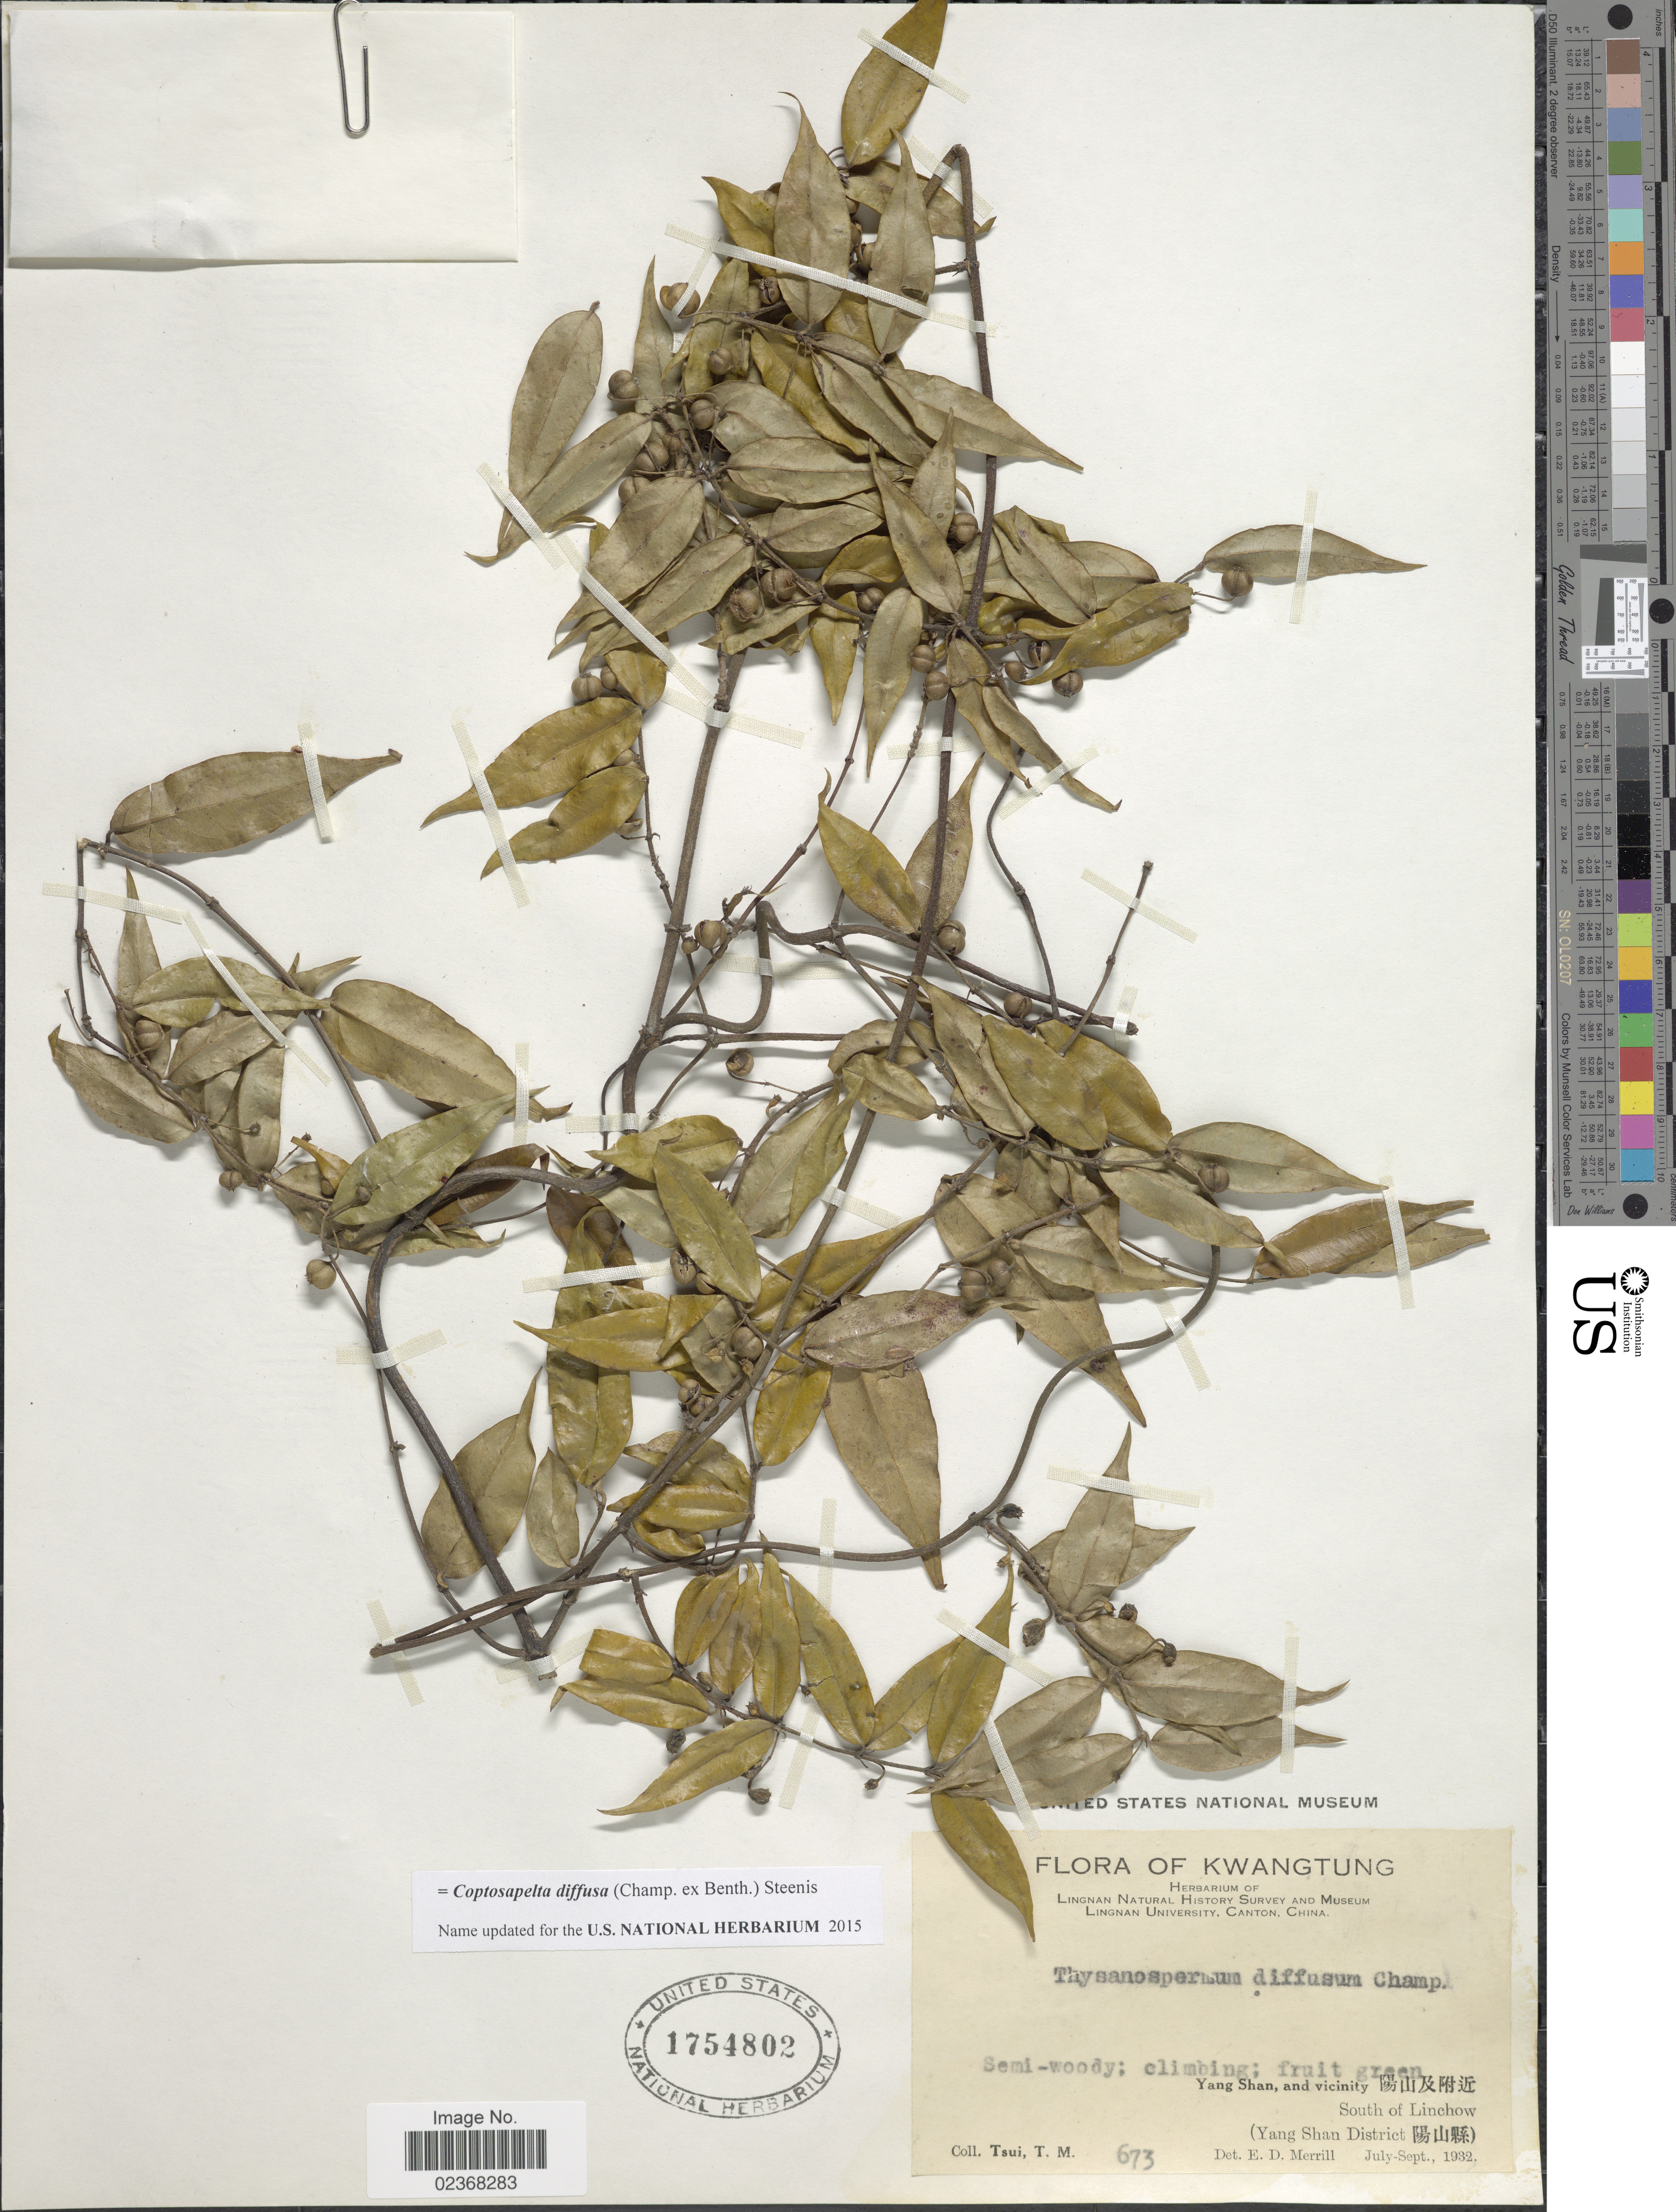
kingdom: Plantae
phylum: Tracheophyta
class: Magnoliopsida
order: Gentianales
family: Rubiaceae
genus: Coptosapelta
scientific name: Coptosapelta diffusa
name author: (Champ. ex Benth.) Steenis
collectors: T. Tsui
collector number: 673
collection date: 1932-07/1932-09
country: China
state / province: Guangdong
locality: Kwangtung, Yang Shan, and vicinity, South of Linchow (Yang Shan District)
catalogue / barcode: US 1754802